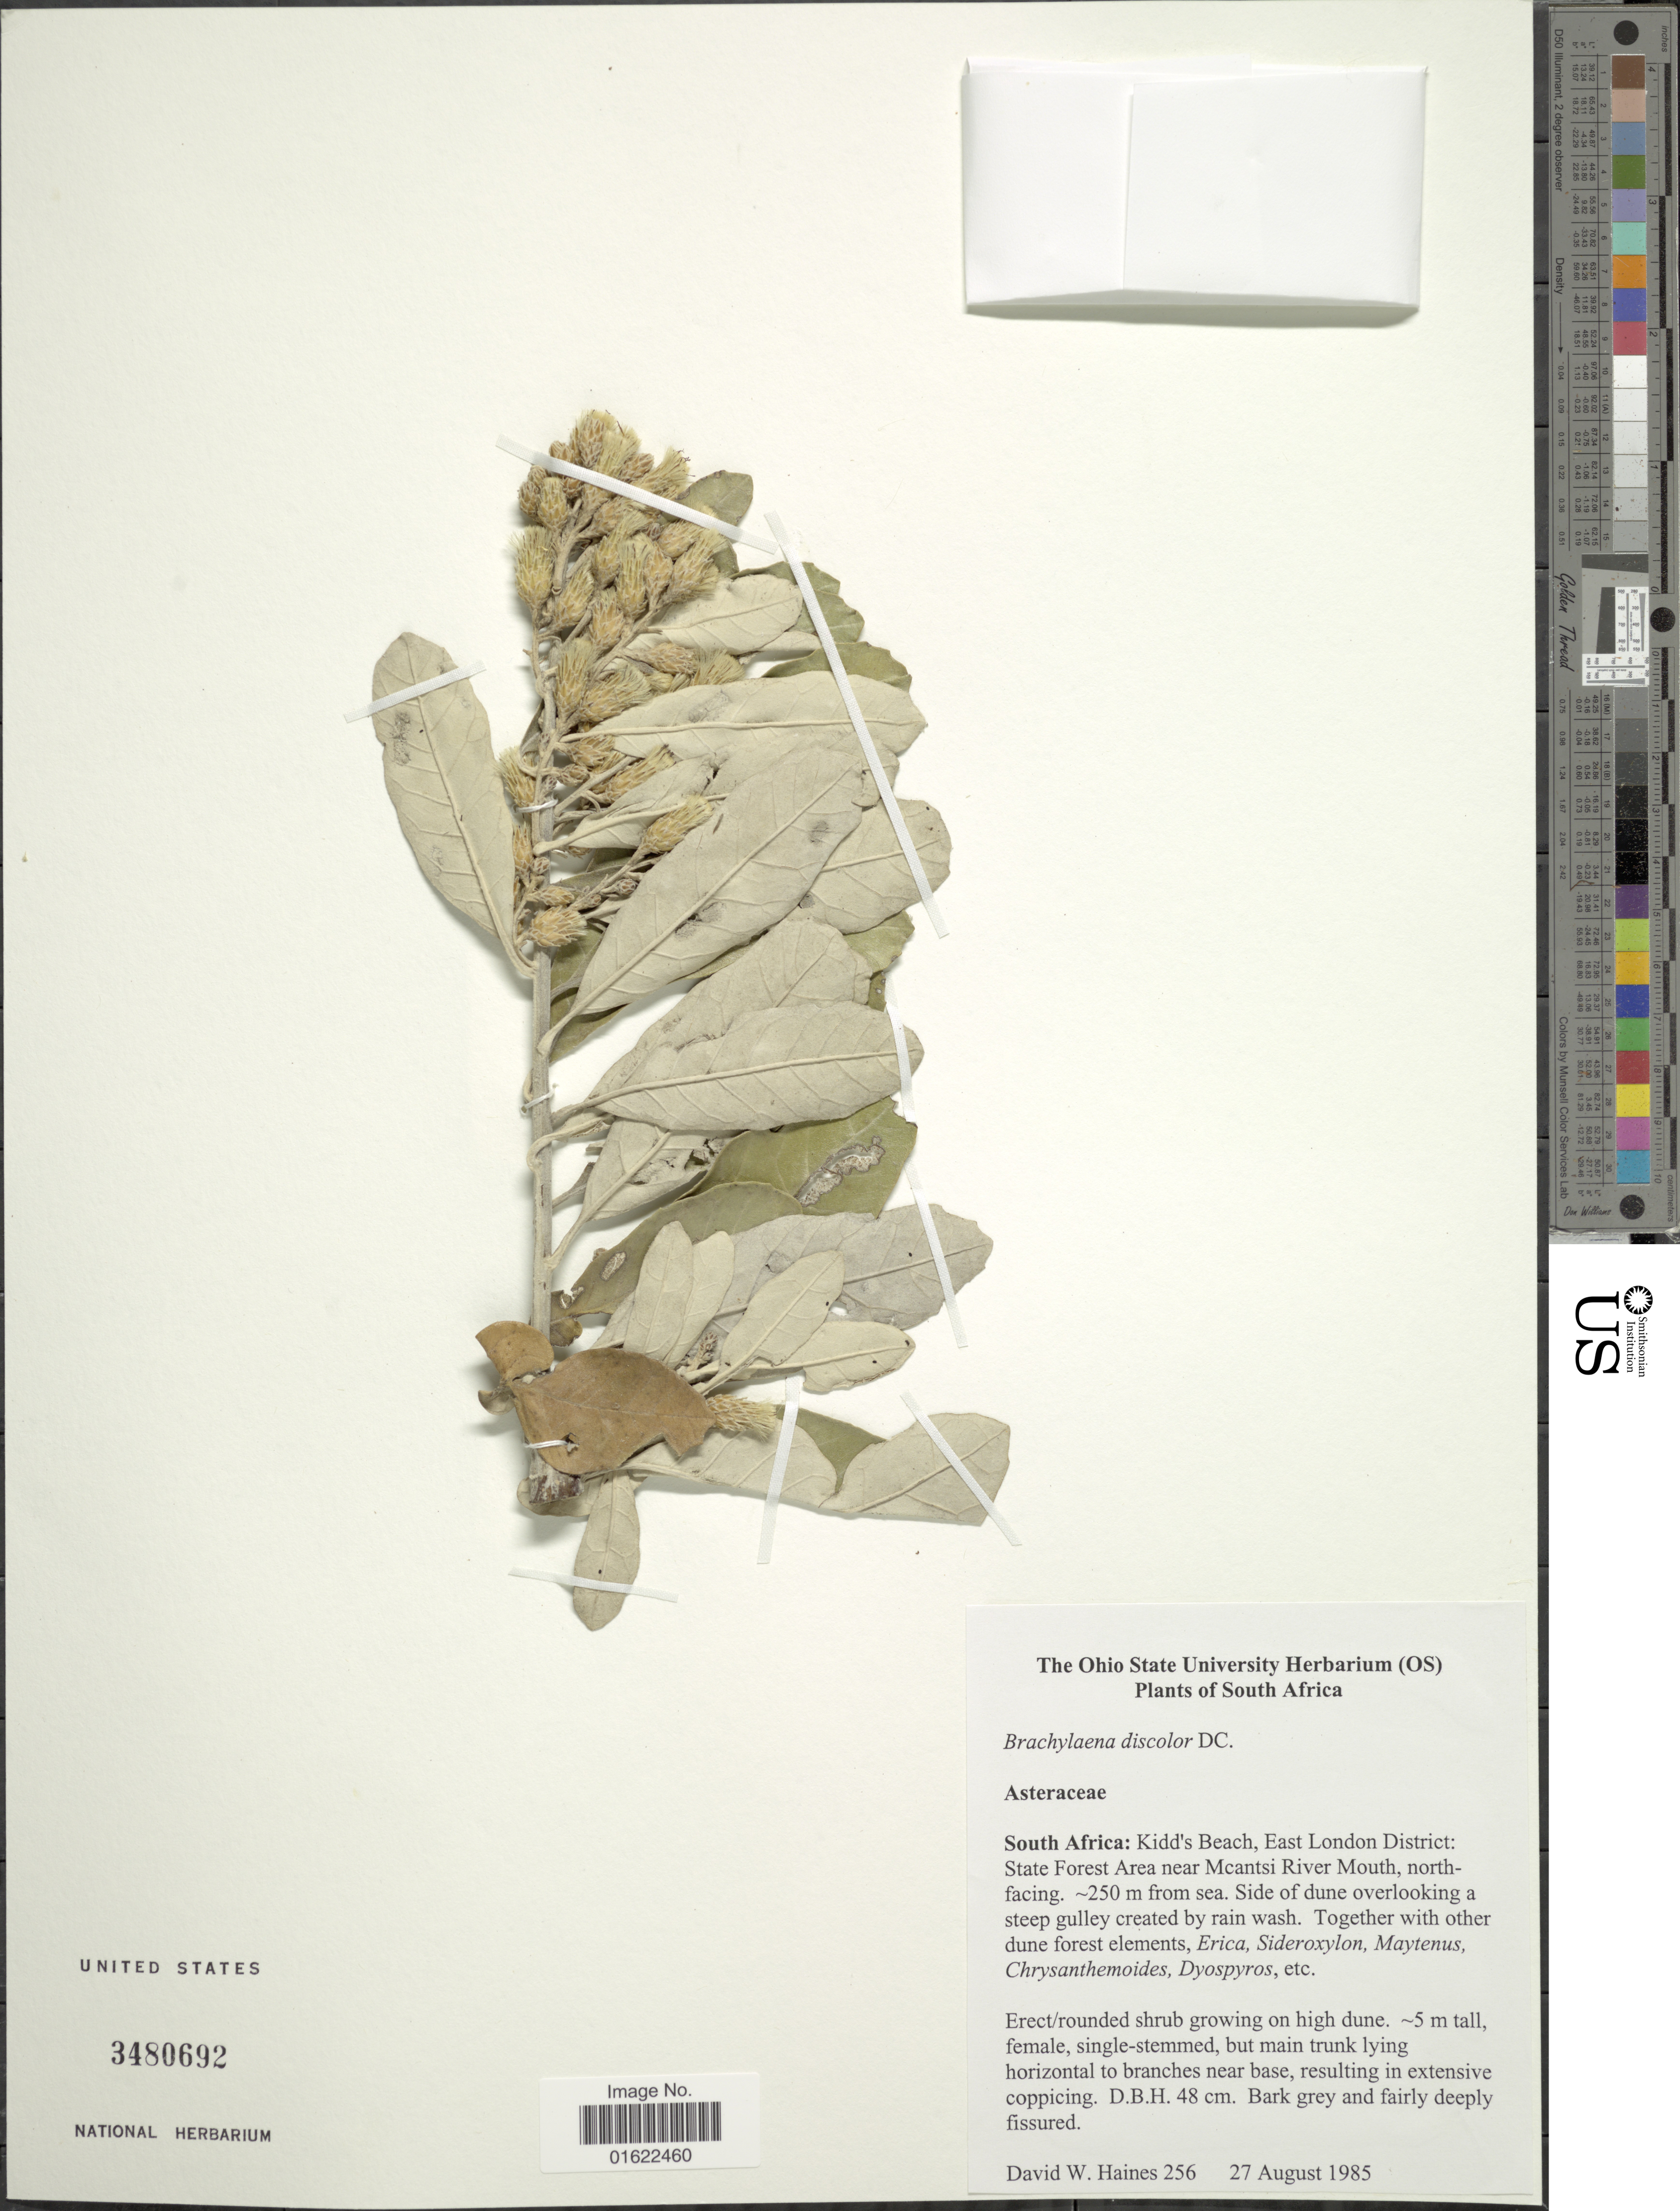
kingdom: Plantae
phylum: Tracheophyta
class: Magnoliopsida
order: Asterales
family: Asteraceae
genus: Brachylaena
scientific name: Brachylaena discolor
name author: DC.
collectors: D. Haines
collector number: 256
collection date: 1985-08-27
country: South Africa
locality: Kidd's Beach, East London District: State Forest Area near Mcantsi River Mouth, north-facing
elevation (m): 250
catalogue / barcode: US 3480692